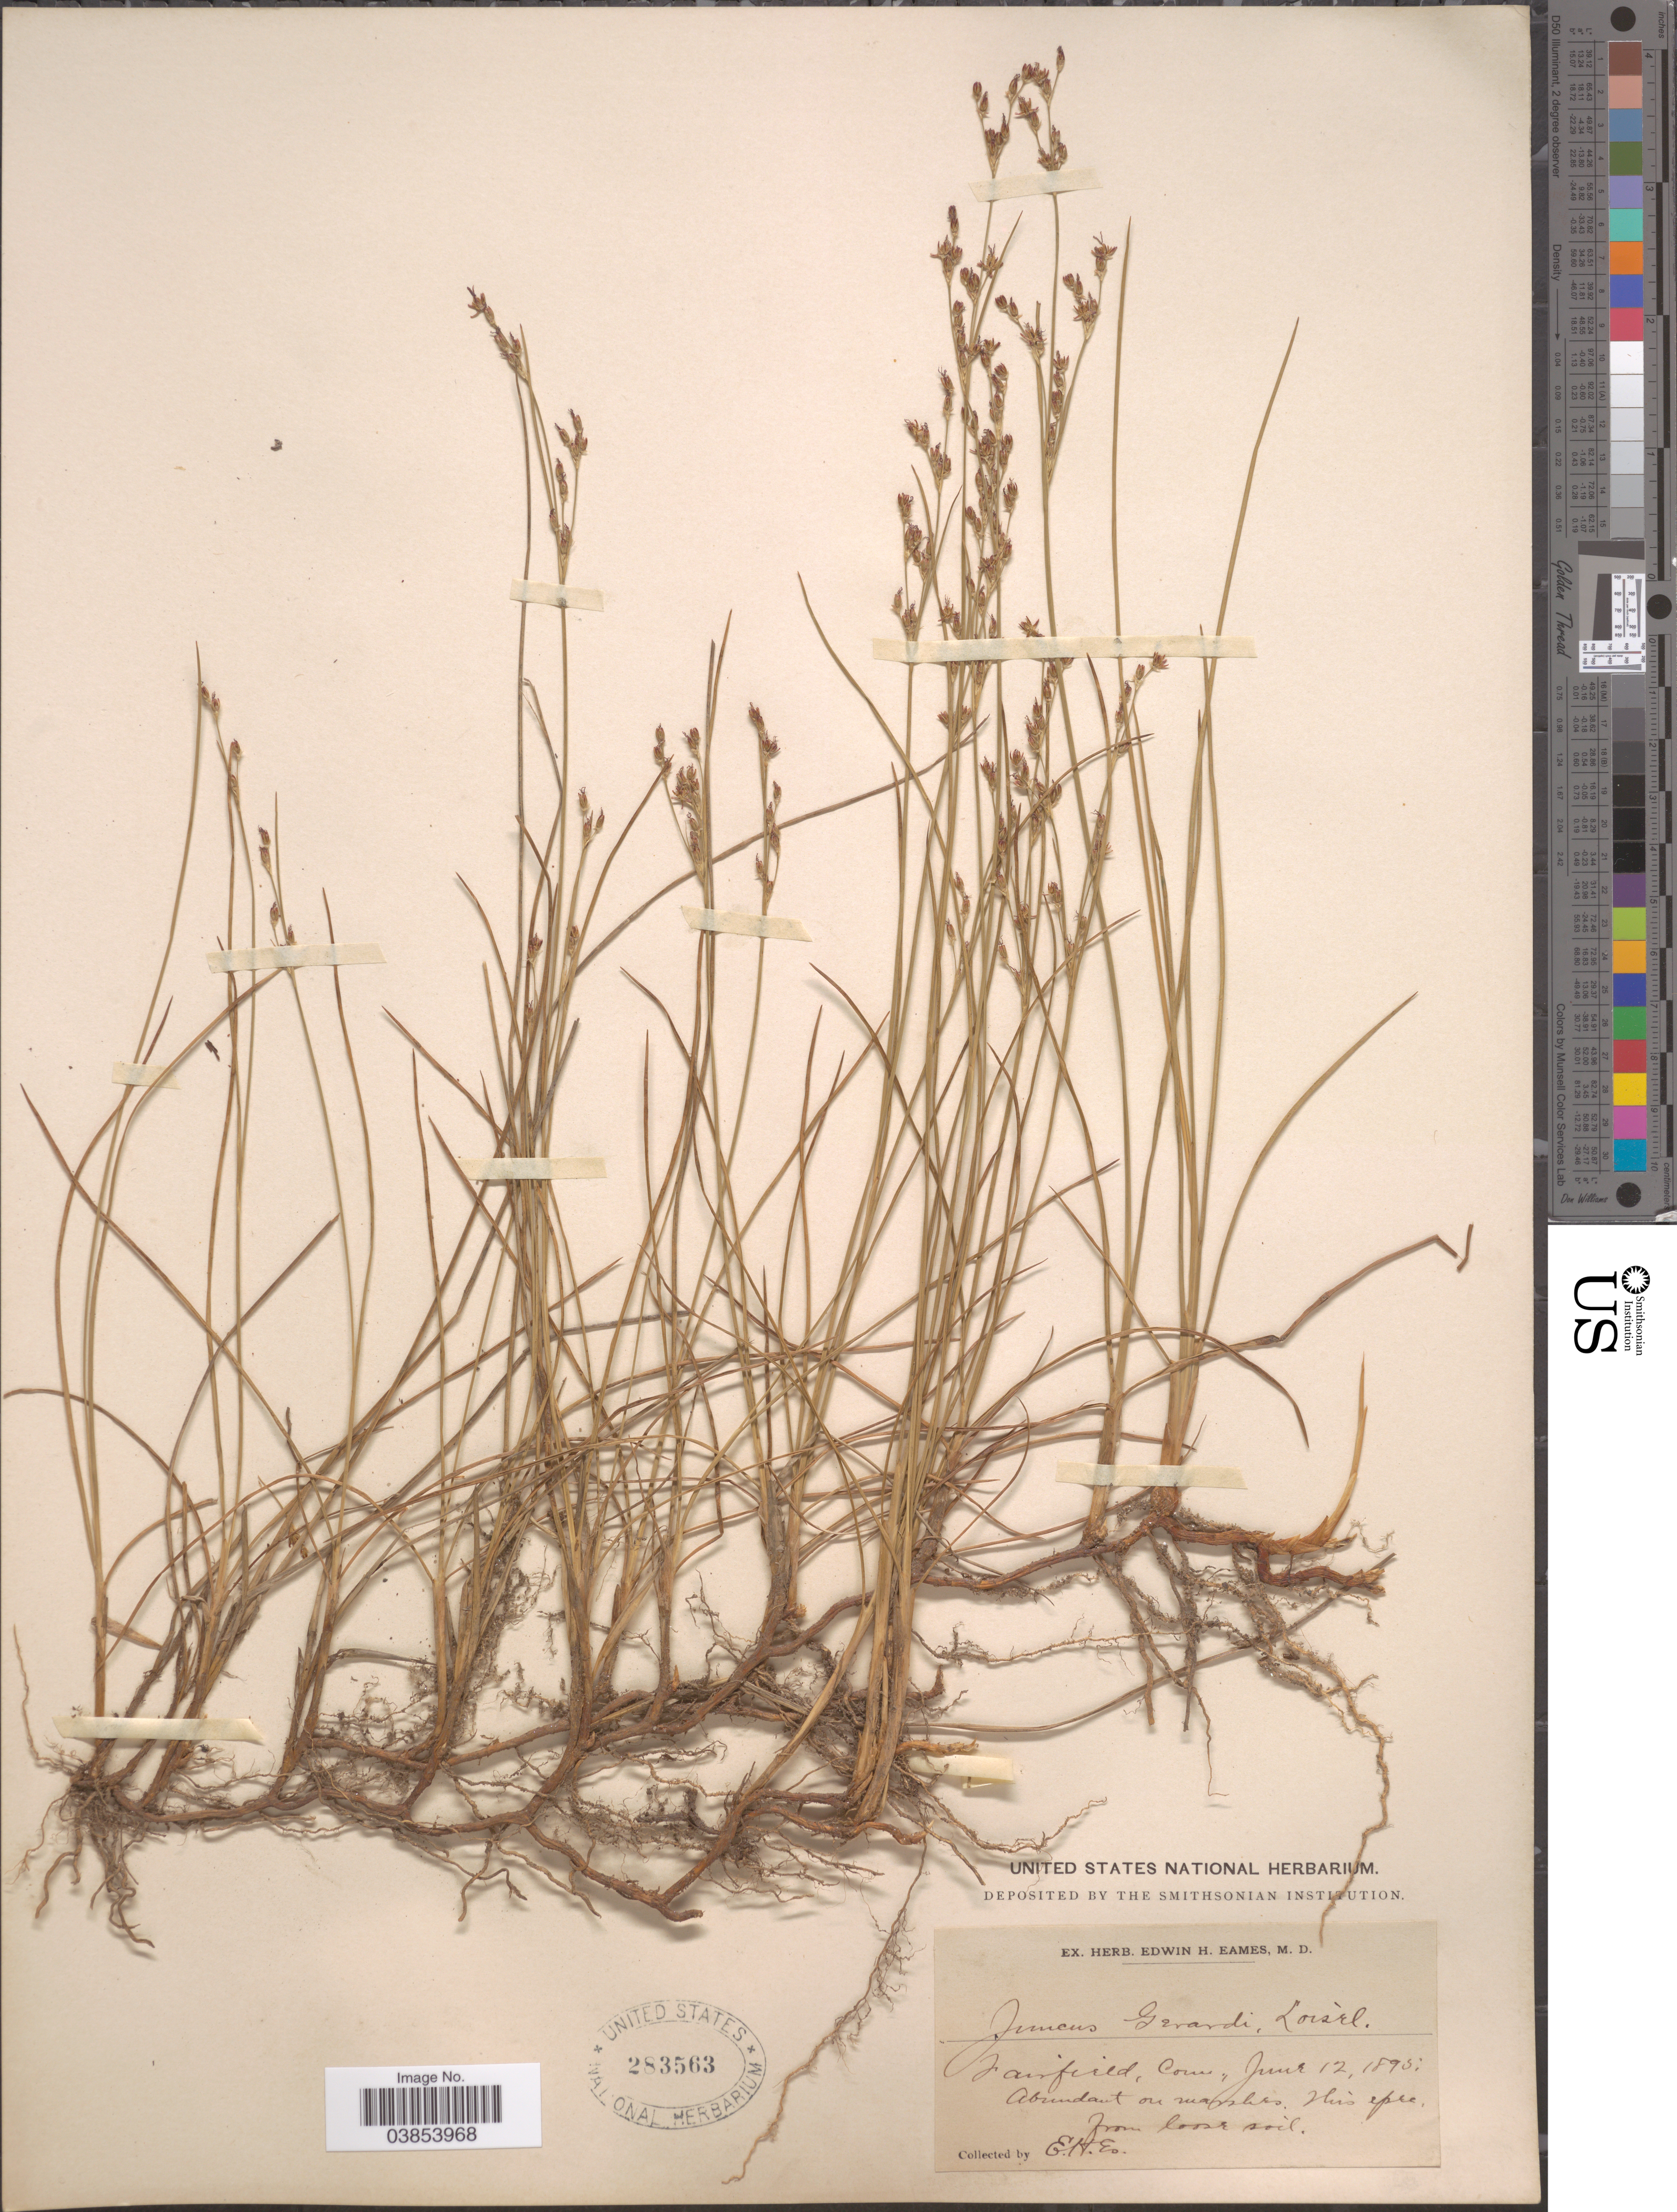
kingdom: Plantae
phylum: Tracheophyta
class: Liliopsida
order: Poales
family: Juncaceae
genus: Juncus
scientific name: Juncus gerardi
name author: Loisel.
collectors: E. H. Eames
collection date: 1895-06-12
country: United States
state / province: Connecticut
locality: Fairfield.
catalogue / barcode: US 283563